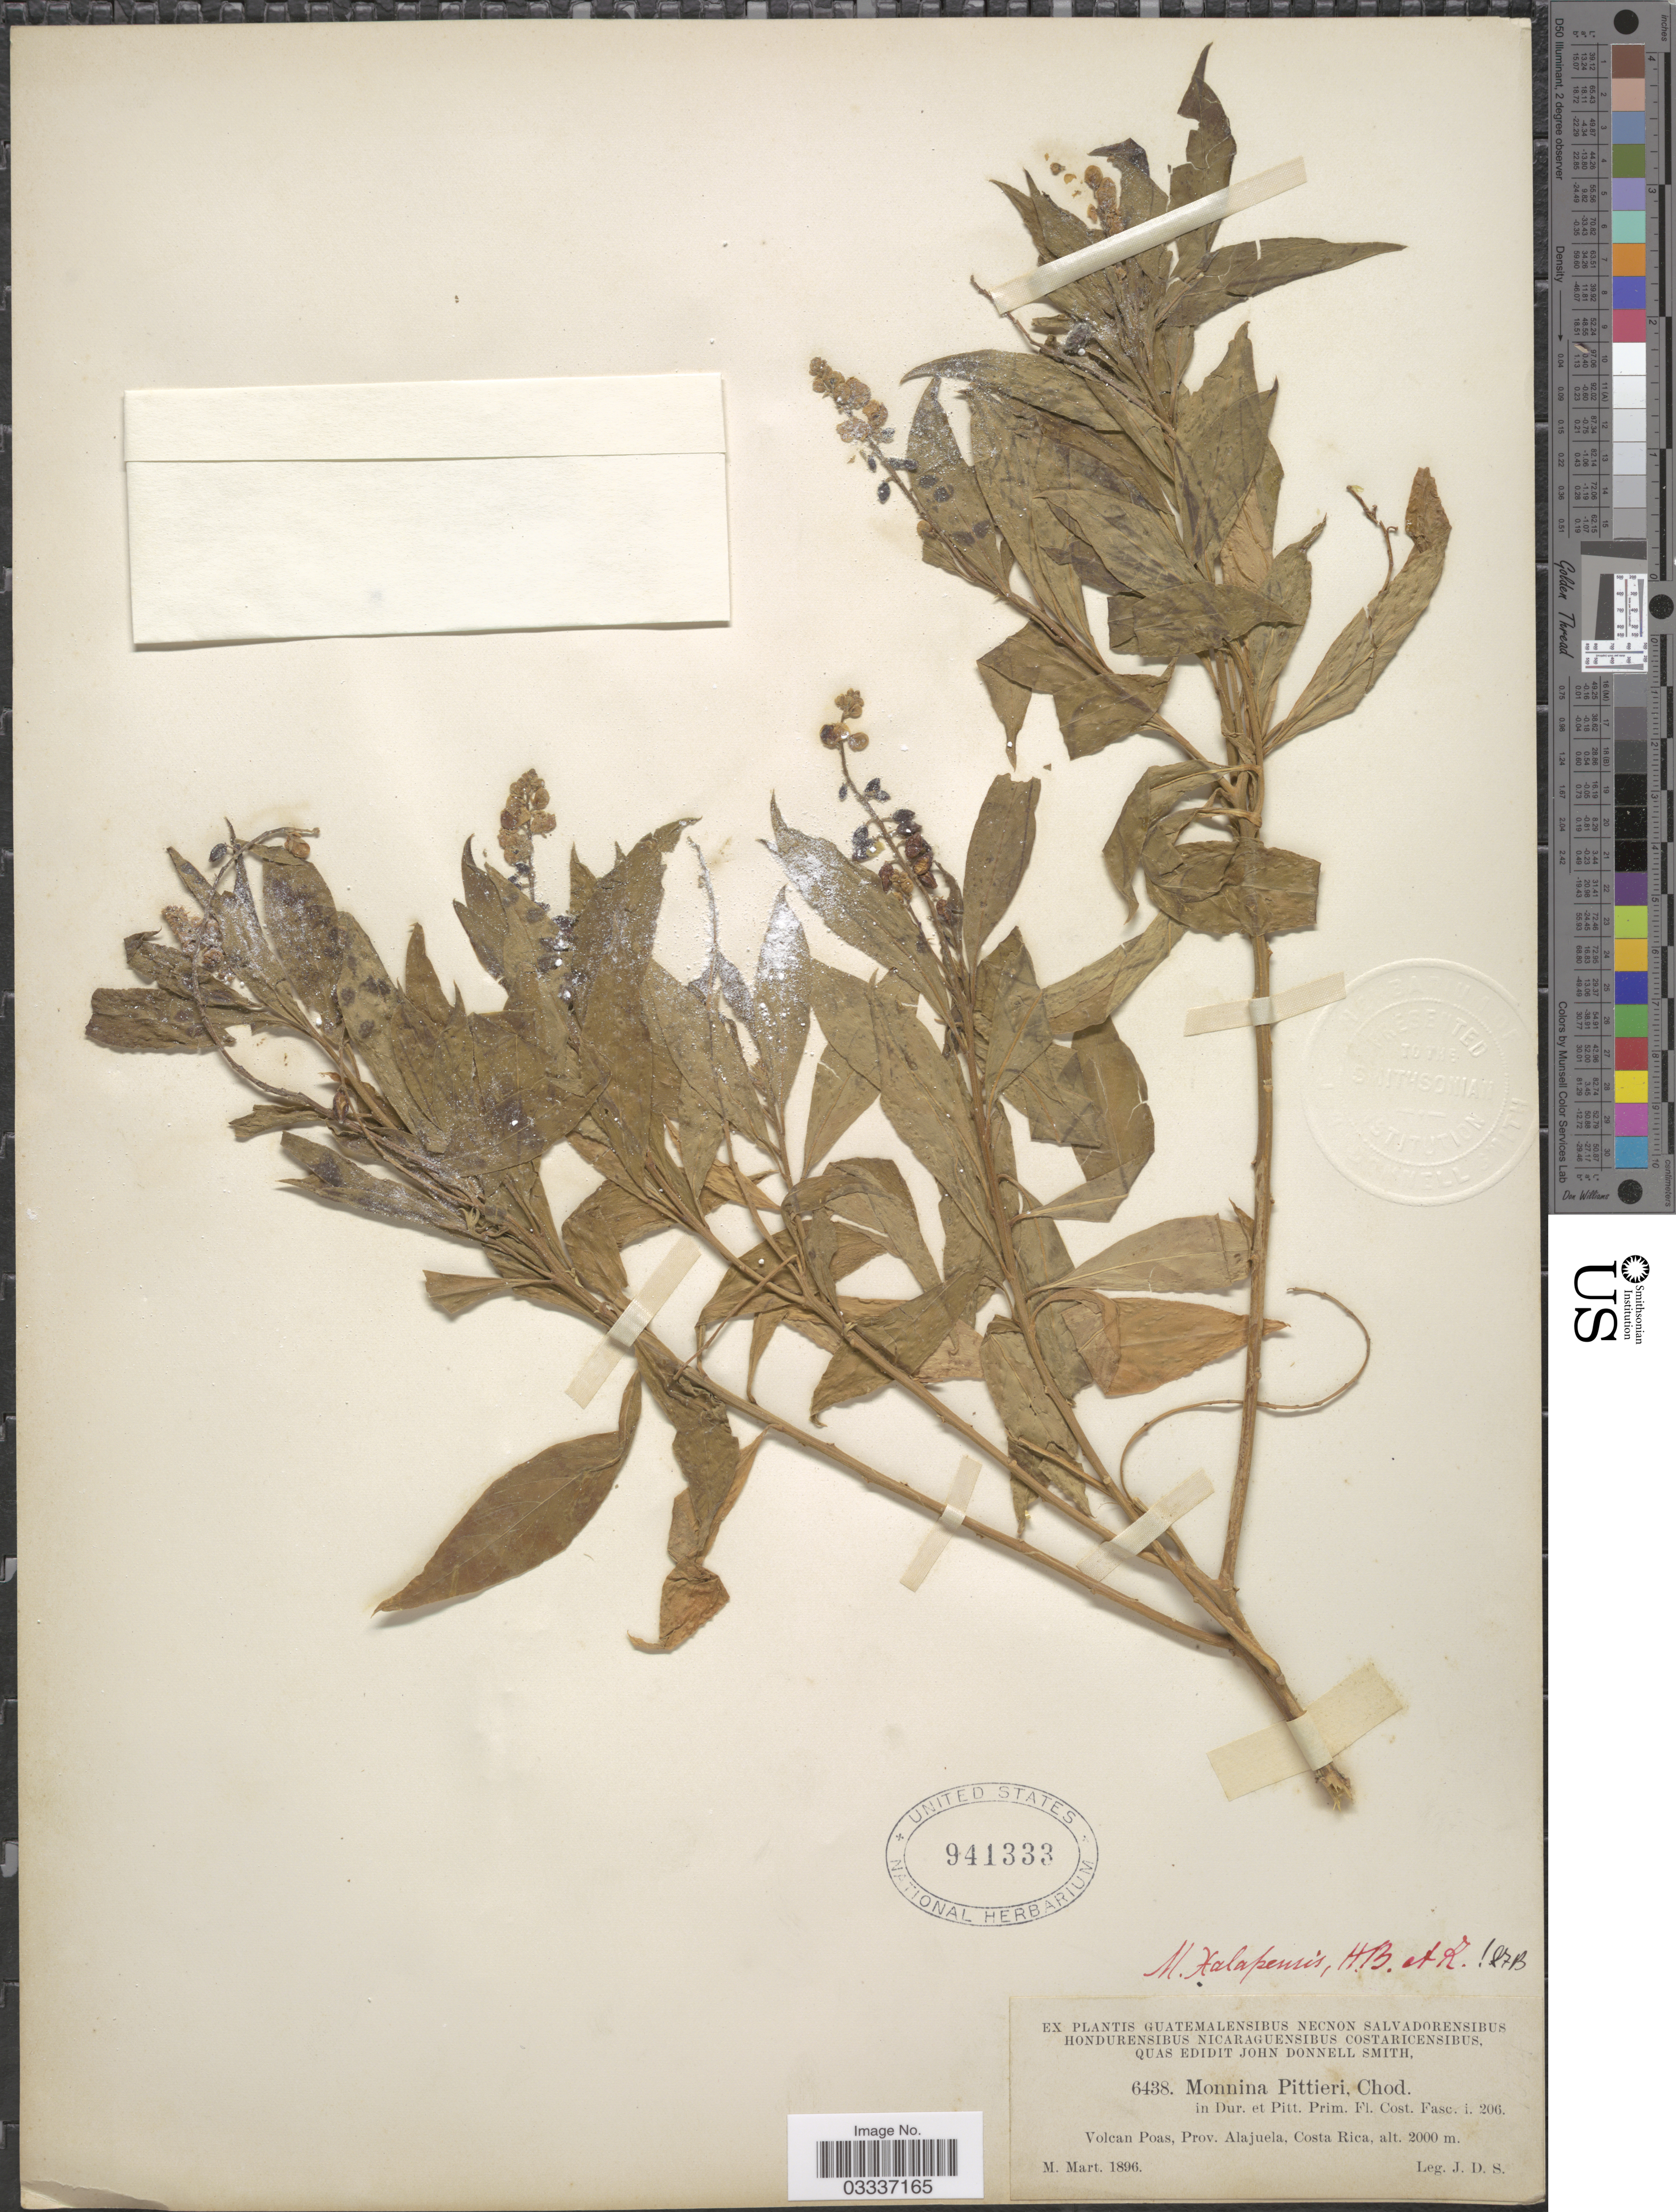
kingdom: Plantae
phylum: Tracheophyta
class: Magnoliopsida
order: Fabales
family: Polygalaceae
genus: Monnina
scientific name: Monnina xalapensis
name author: Kunth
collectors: J. Donnell Smith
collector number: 6438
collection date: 1896-03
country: Costa Rica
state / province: Alajuela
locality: Volcan Poas.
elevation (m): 2000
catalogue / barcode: US 941333